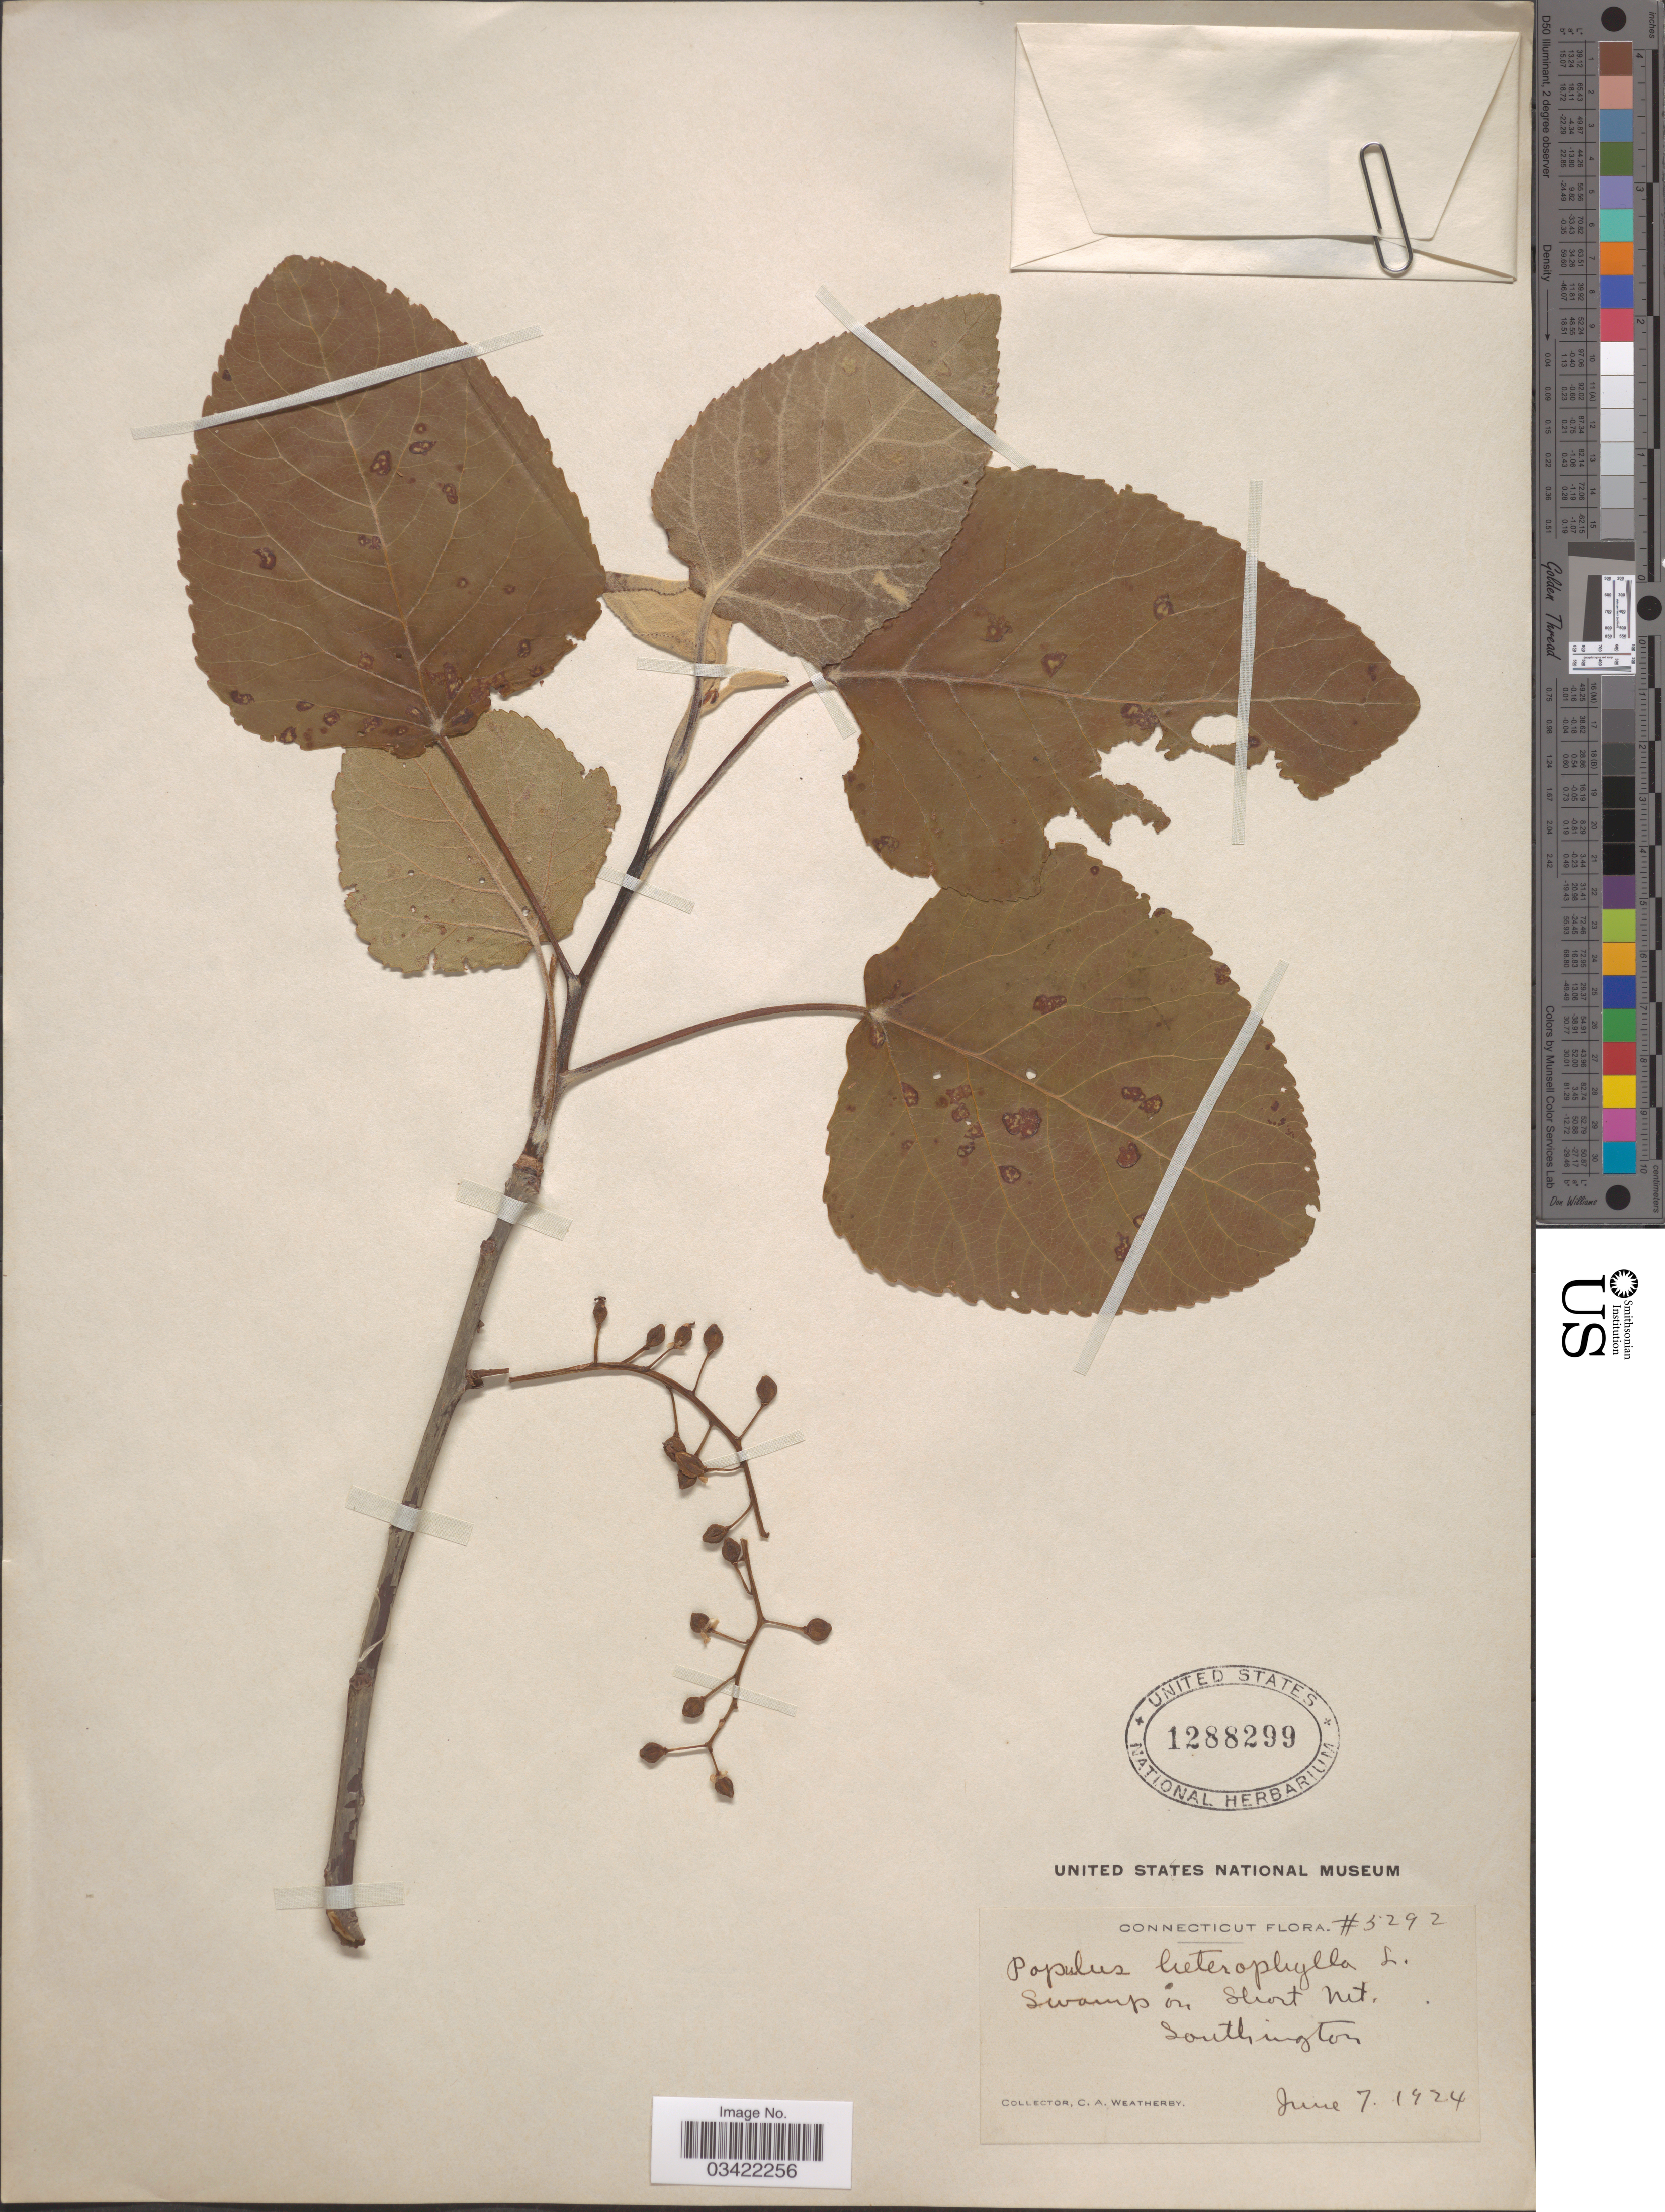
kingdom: Plantae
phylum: Tracheophyta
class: Magnoliopsida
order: Malpighiales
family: Salicaceae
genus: Populus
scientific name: Populus heterophylla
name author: L.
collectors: C. A. Weatherby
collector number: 5292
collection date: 1924-06-07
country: United States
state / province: Connecticut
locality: Swamp on Short Mt. Southington.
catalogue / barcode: US 1288299